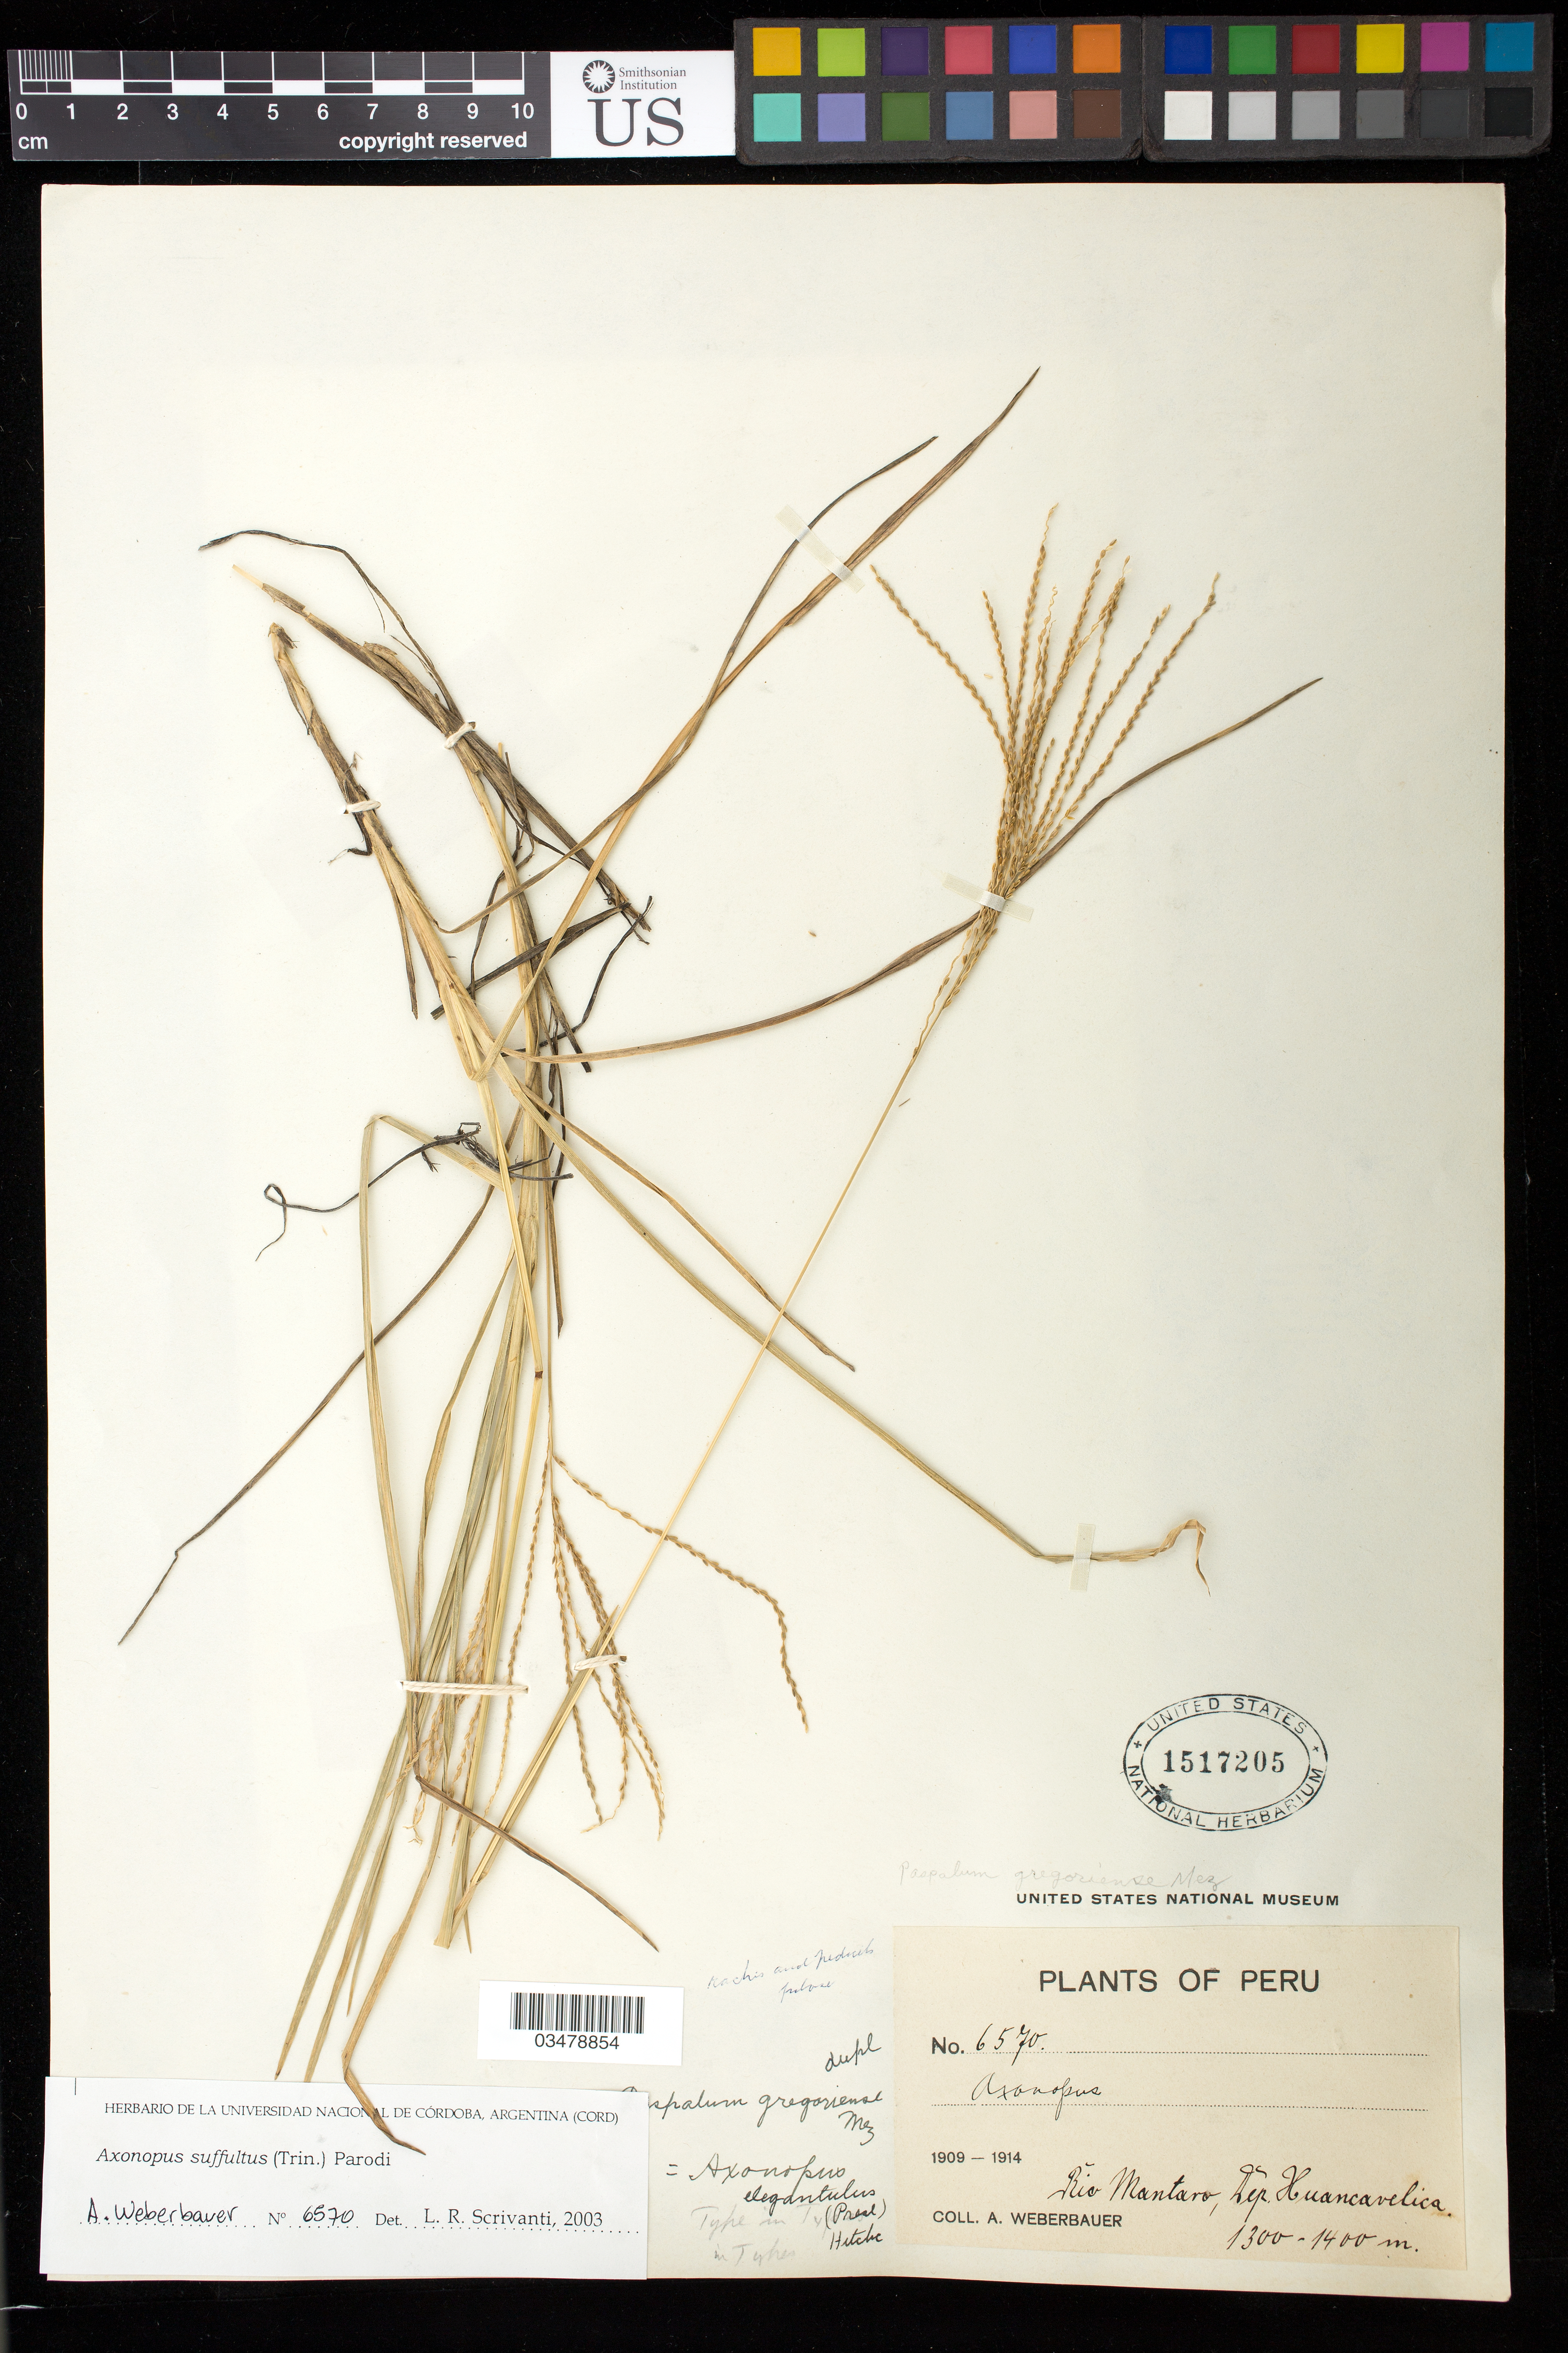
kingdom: Plantae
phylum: Tracheophyta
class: Liliopsida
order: Poales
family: Poaceae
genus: Axonopus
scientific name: Axonopus suffultus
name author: (Nees) Kuhlm.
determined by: Scrivanti, L. R.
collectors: A. Weberbauer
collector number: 6570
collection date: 1909/1914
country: Peru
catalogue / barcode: US 1517205